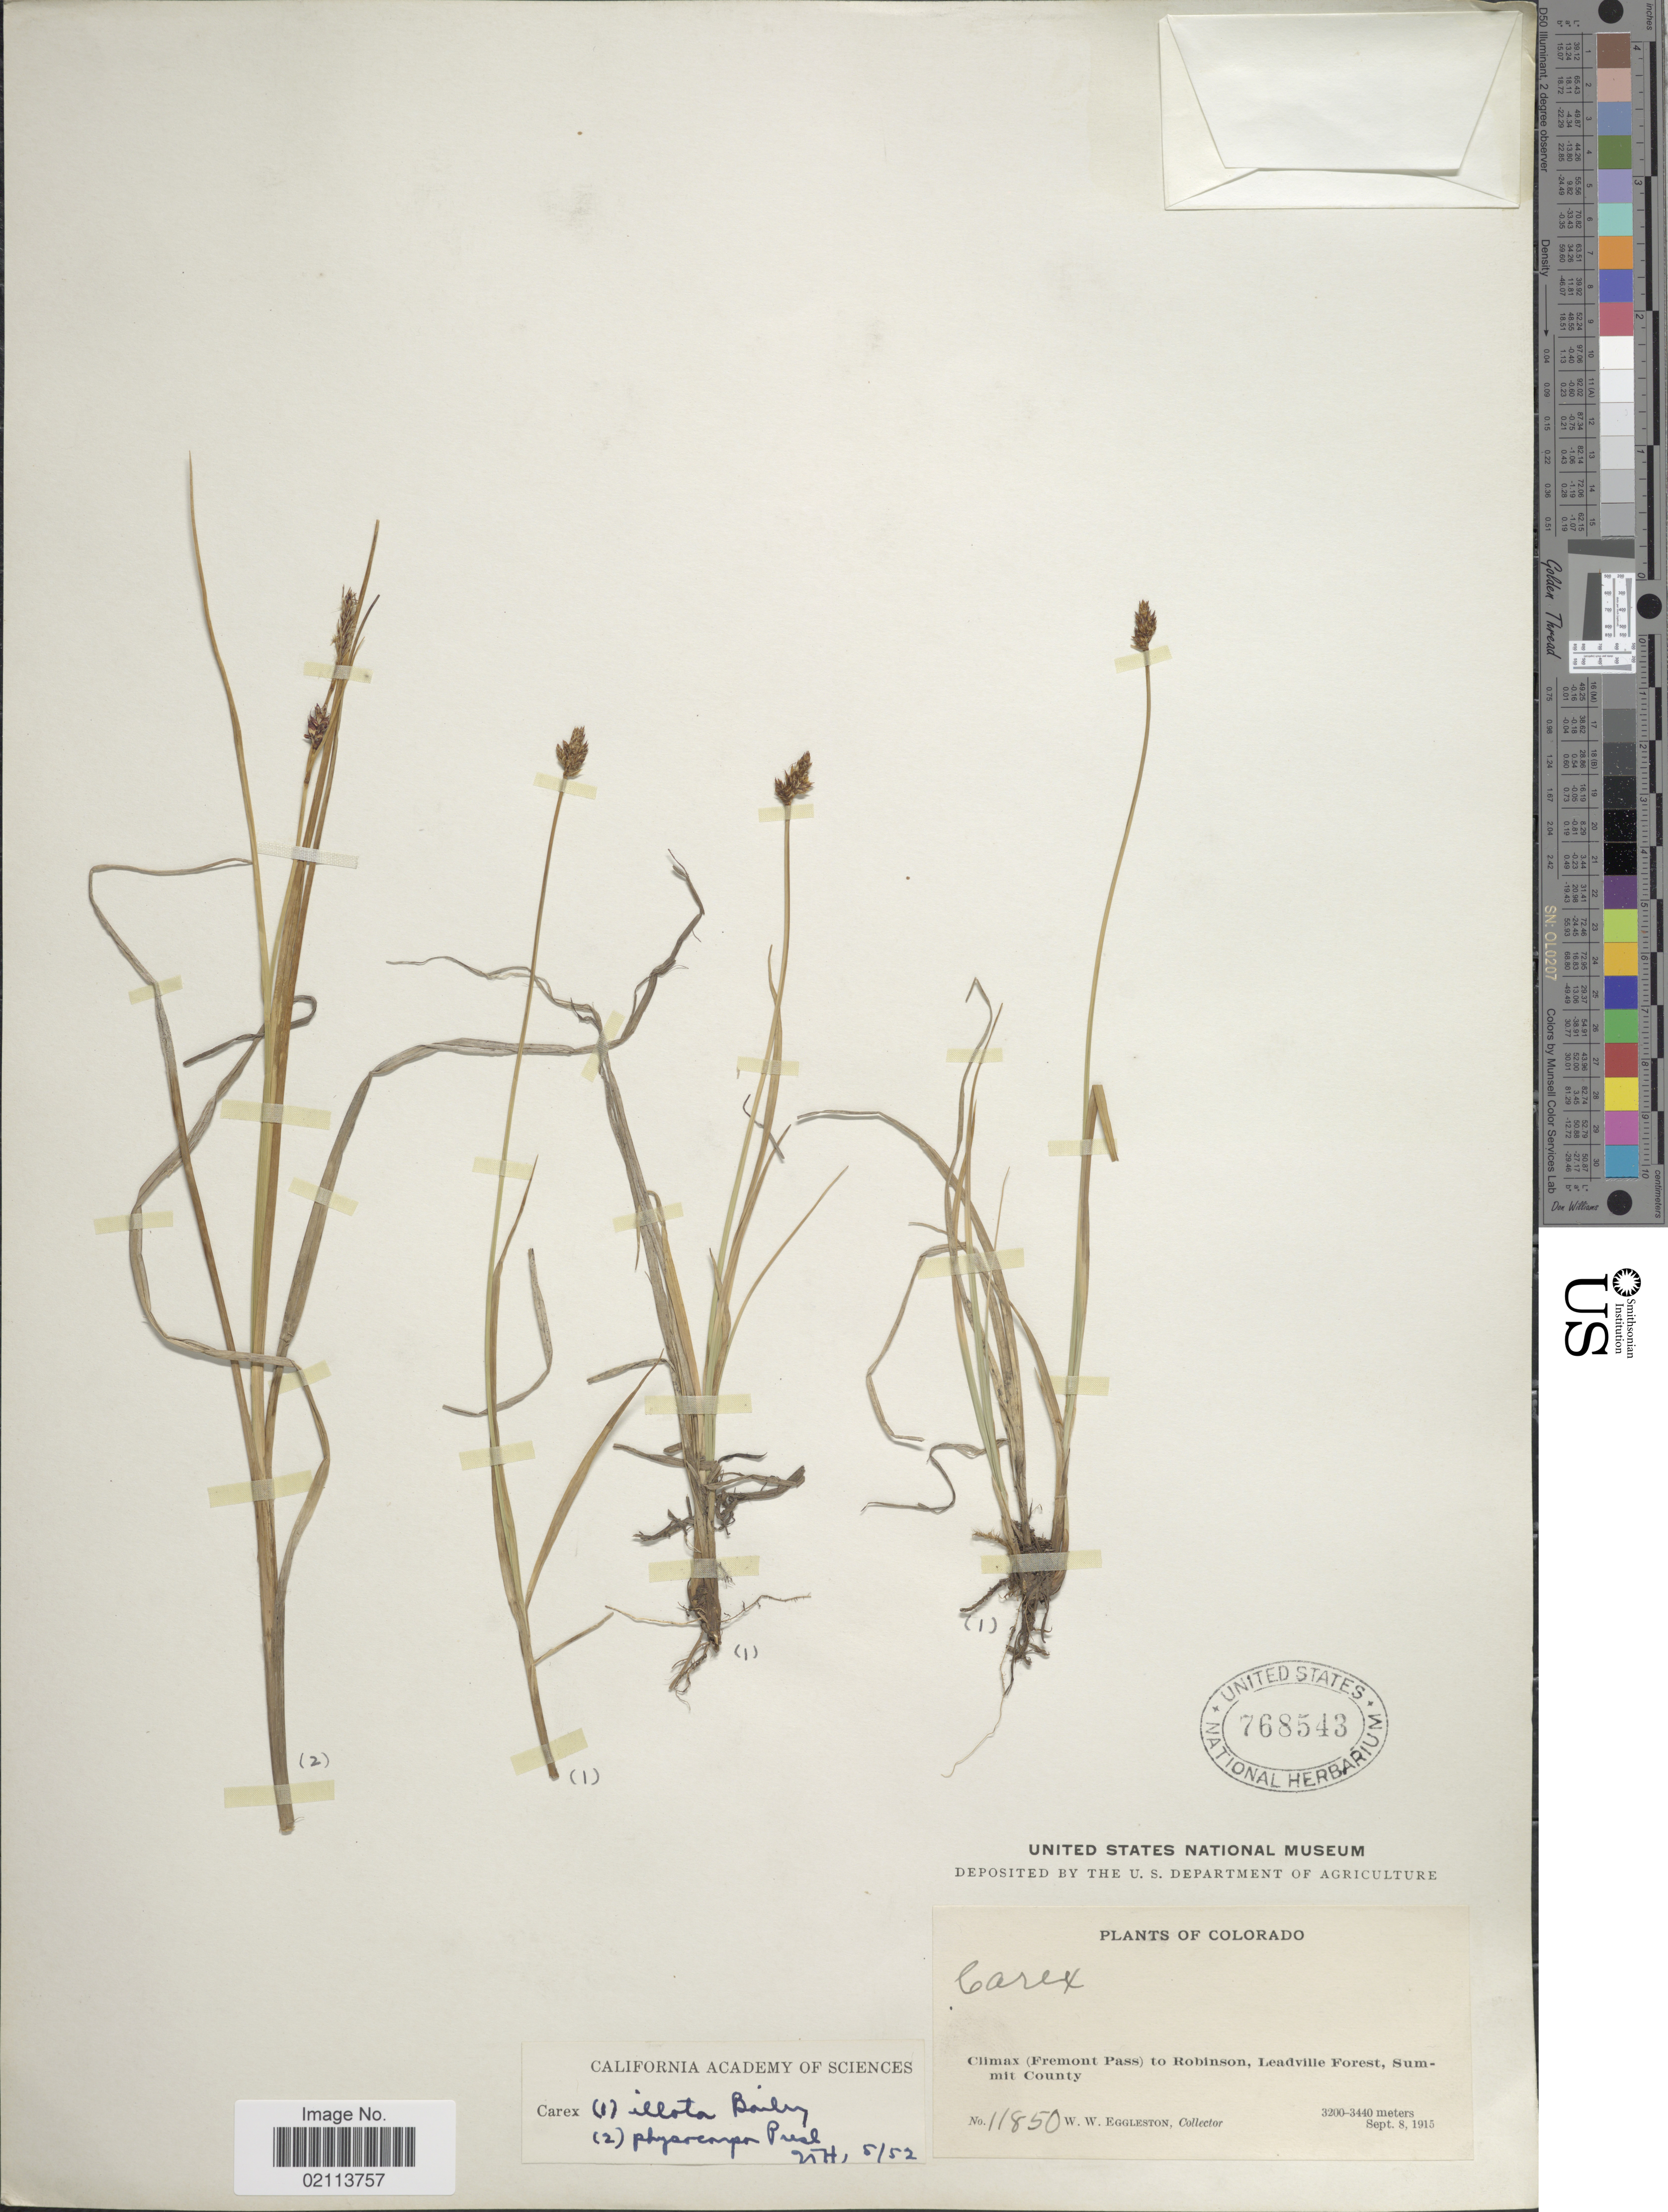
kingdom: Plantae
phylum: Tracheophyta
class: Liliopsida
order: Poales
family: Cyperaceae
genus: Carex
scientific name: Carex illota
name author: L.H. Bailey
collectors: W. W. Eggleston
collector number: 11850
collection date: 1915-09-08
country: United States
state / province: Colorado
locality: Climax (Fremont Pass) to Robinson, Leadville Forest, Summit County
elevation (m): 3200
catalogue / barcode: US 768543